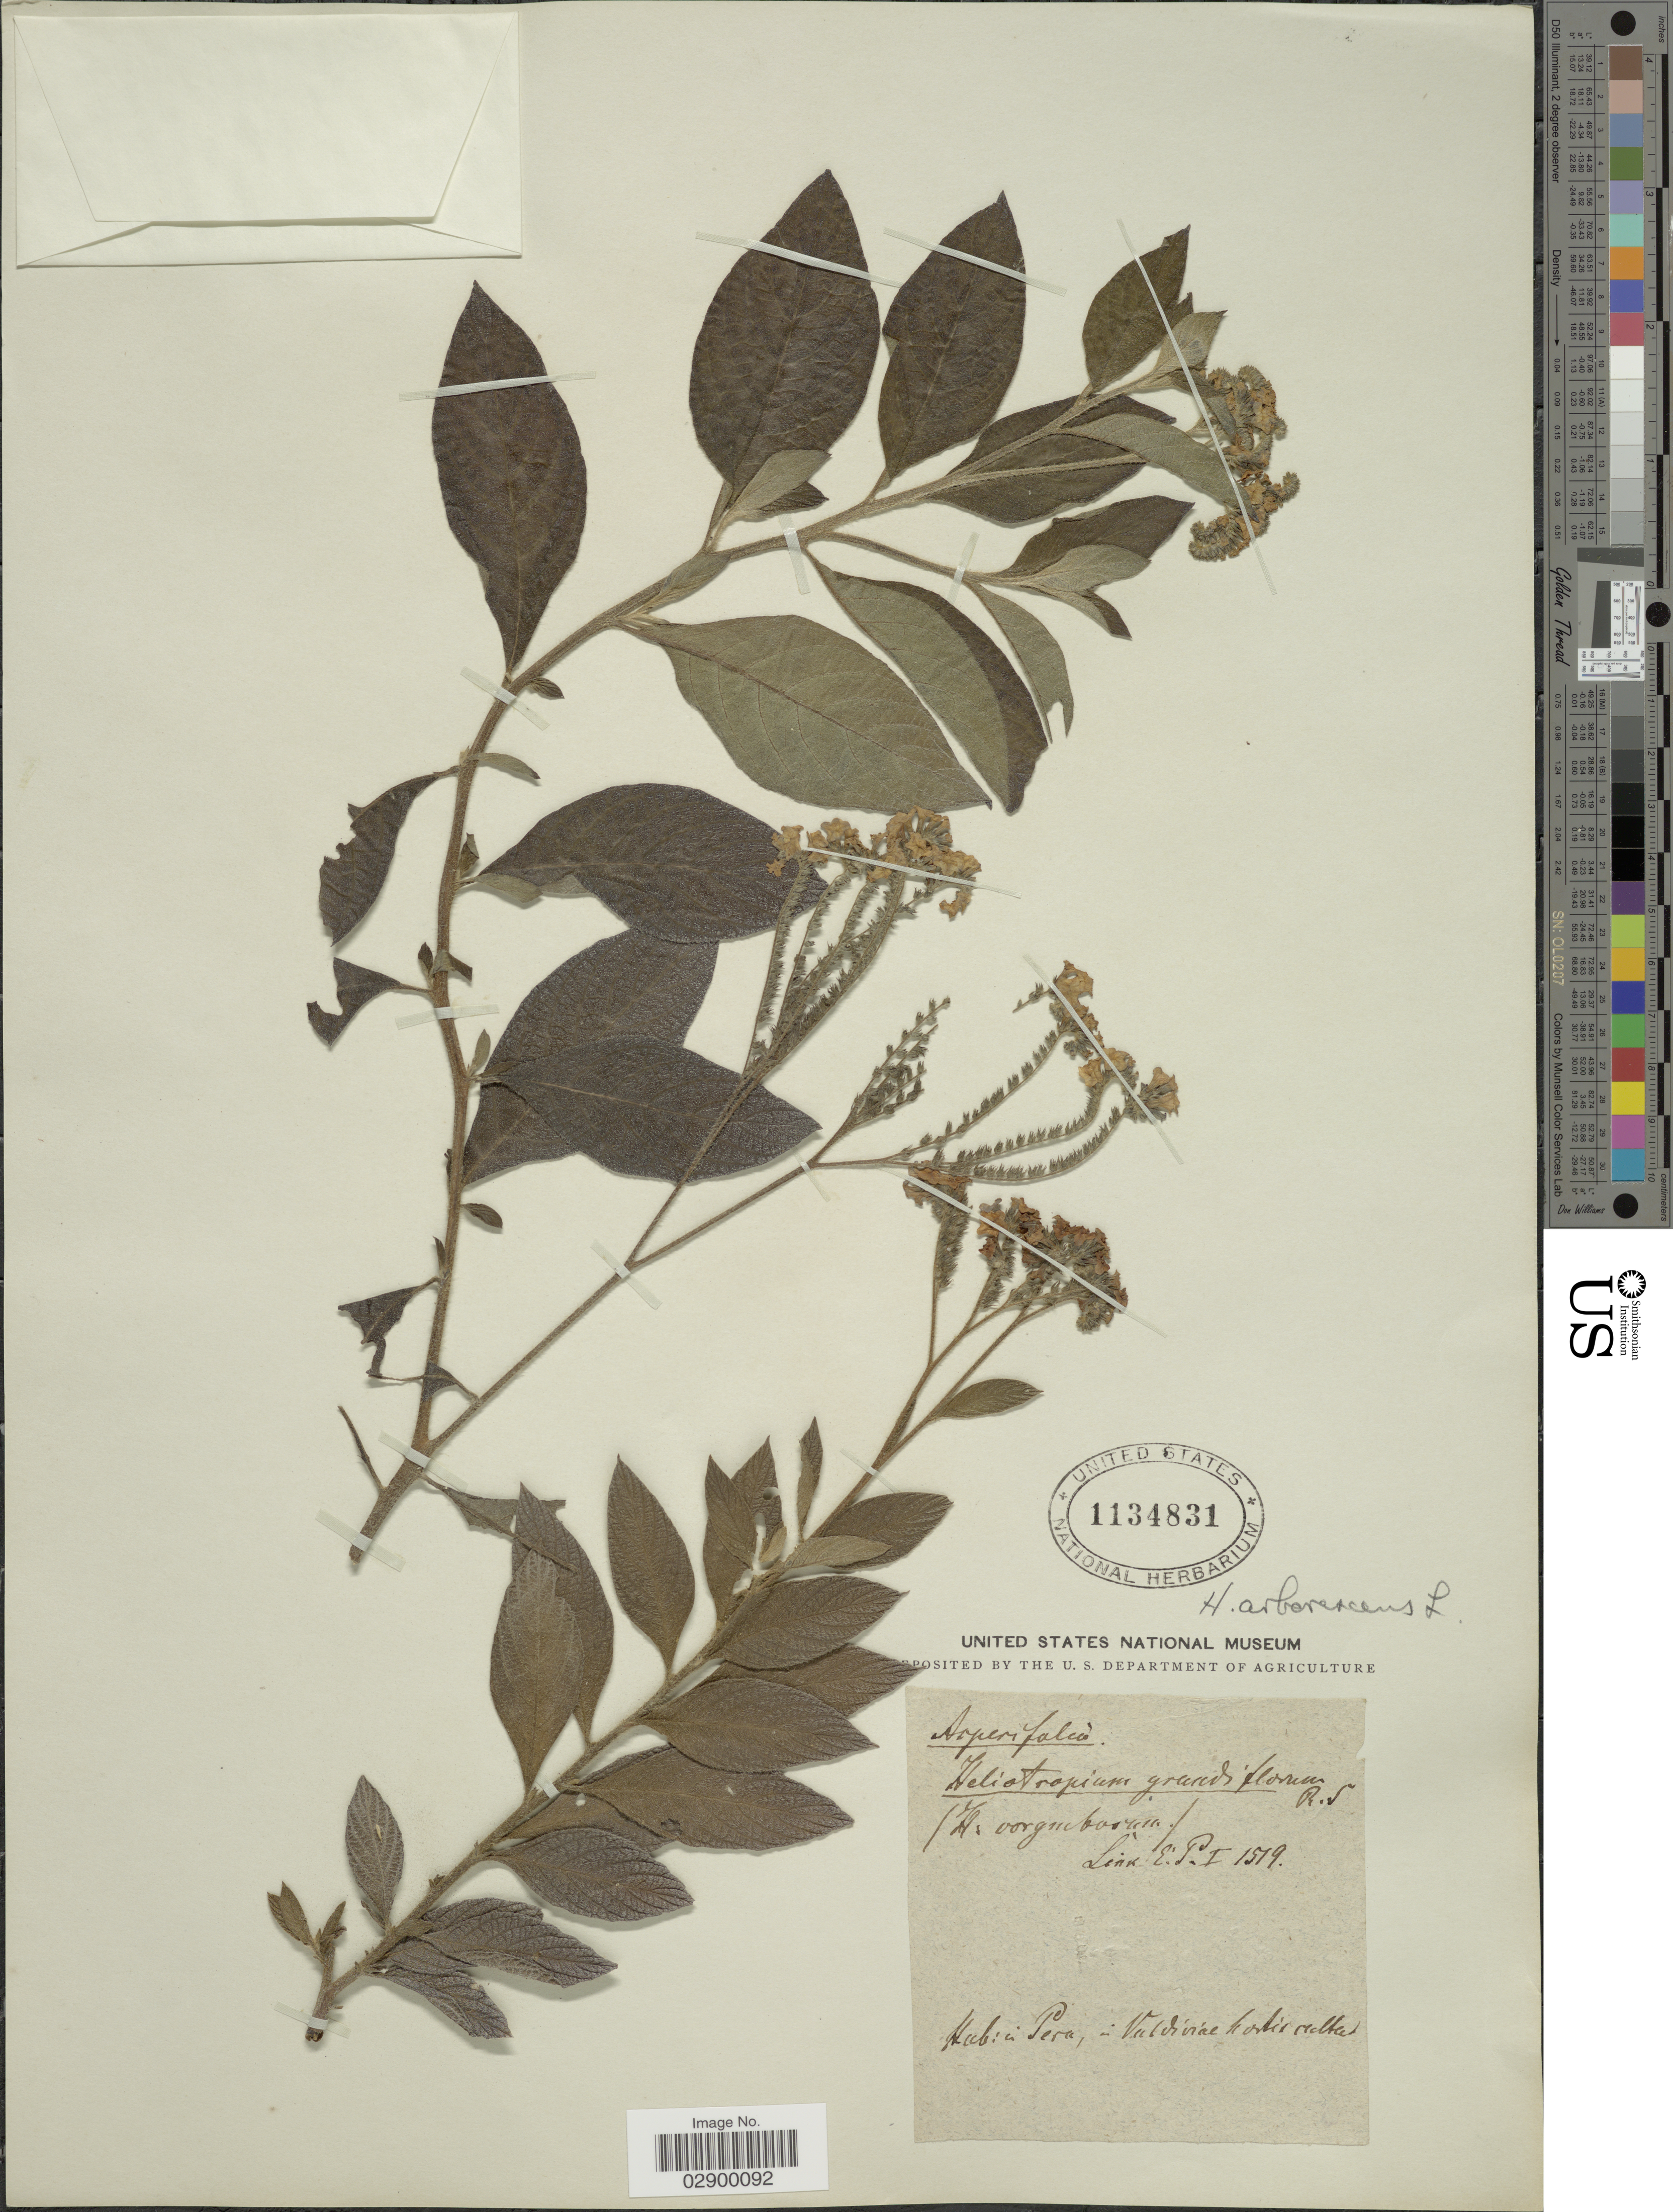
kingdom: Plantae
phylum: Tracheophyta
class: Magnoliopsida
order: Boraginales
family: Heliotropiaceae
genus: Heliotropium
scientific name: Heliotropium arborescens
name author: L.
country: Peru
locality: Valdiviae hortie [interpreted] alta [interpreted].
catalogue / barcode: US 1134831